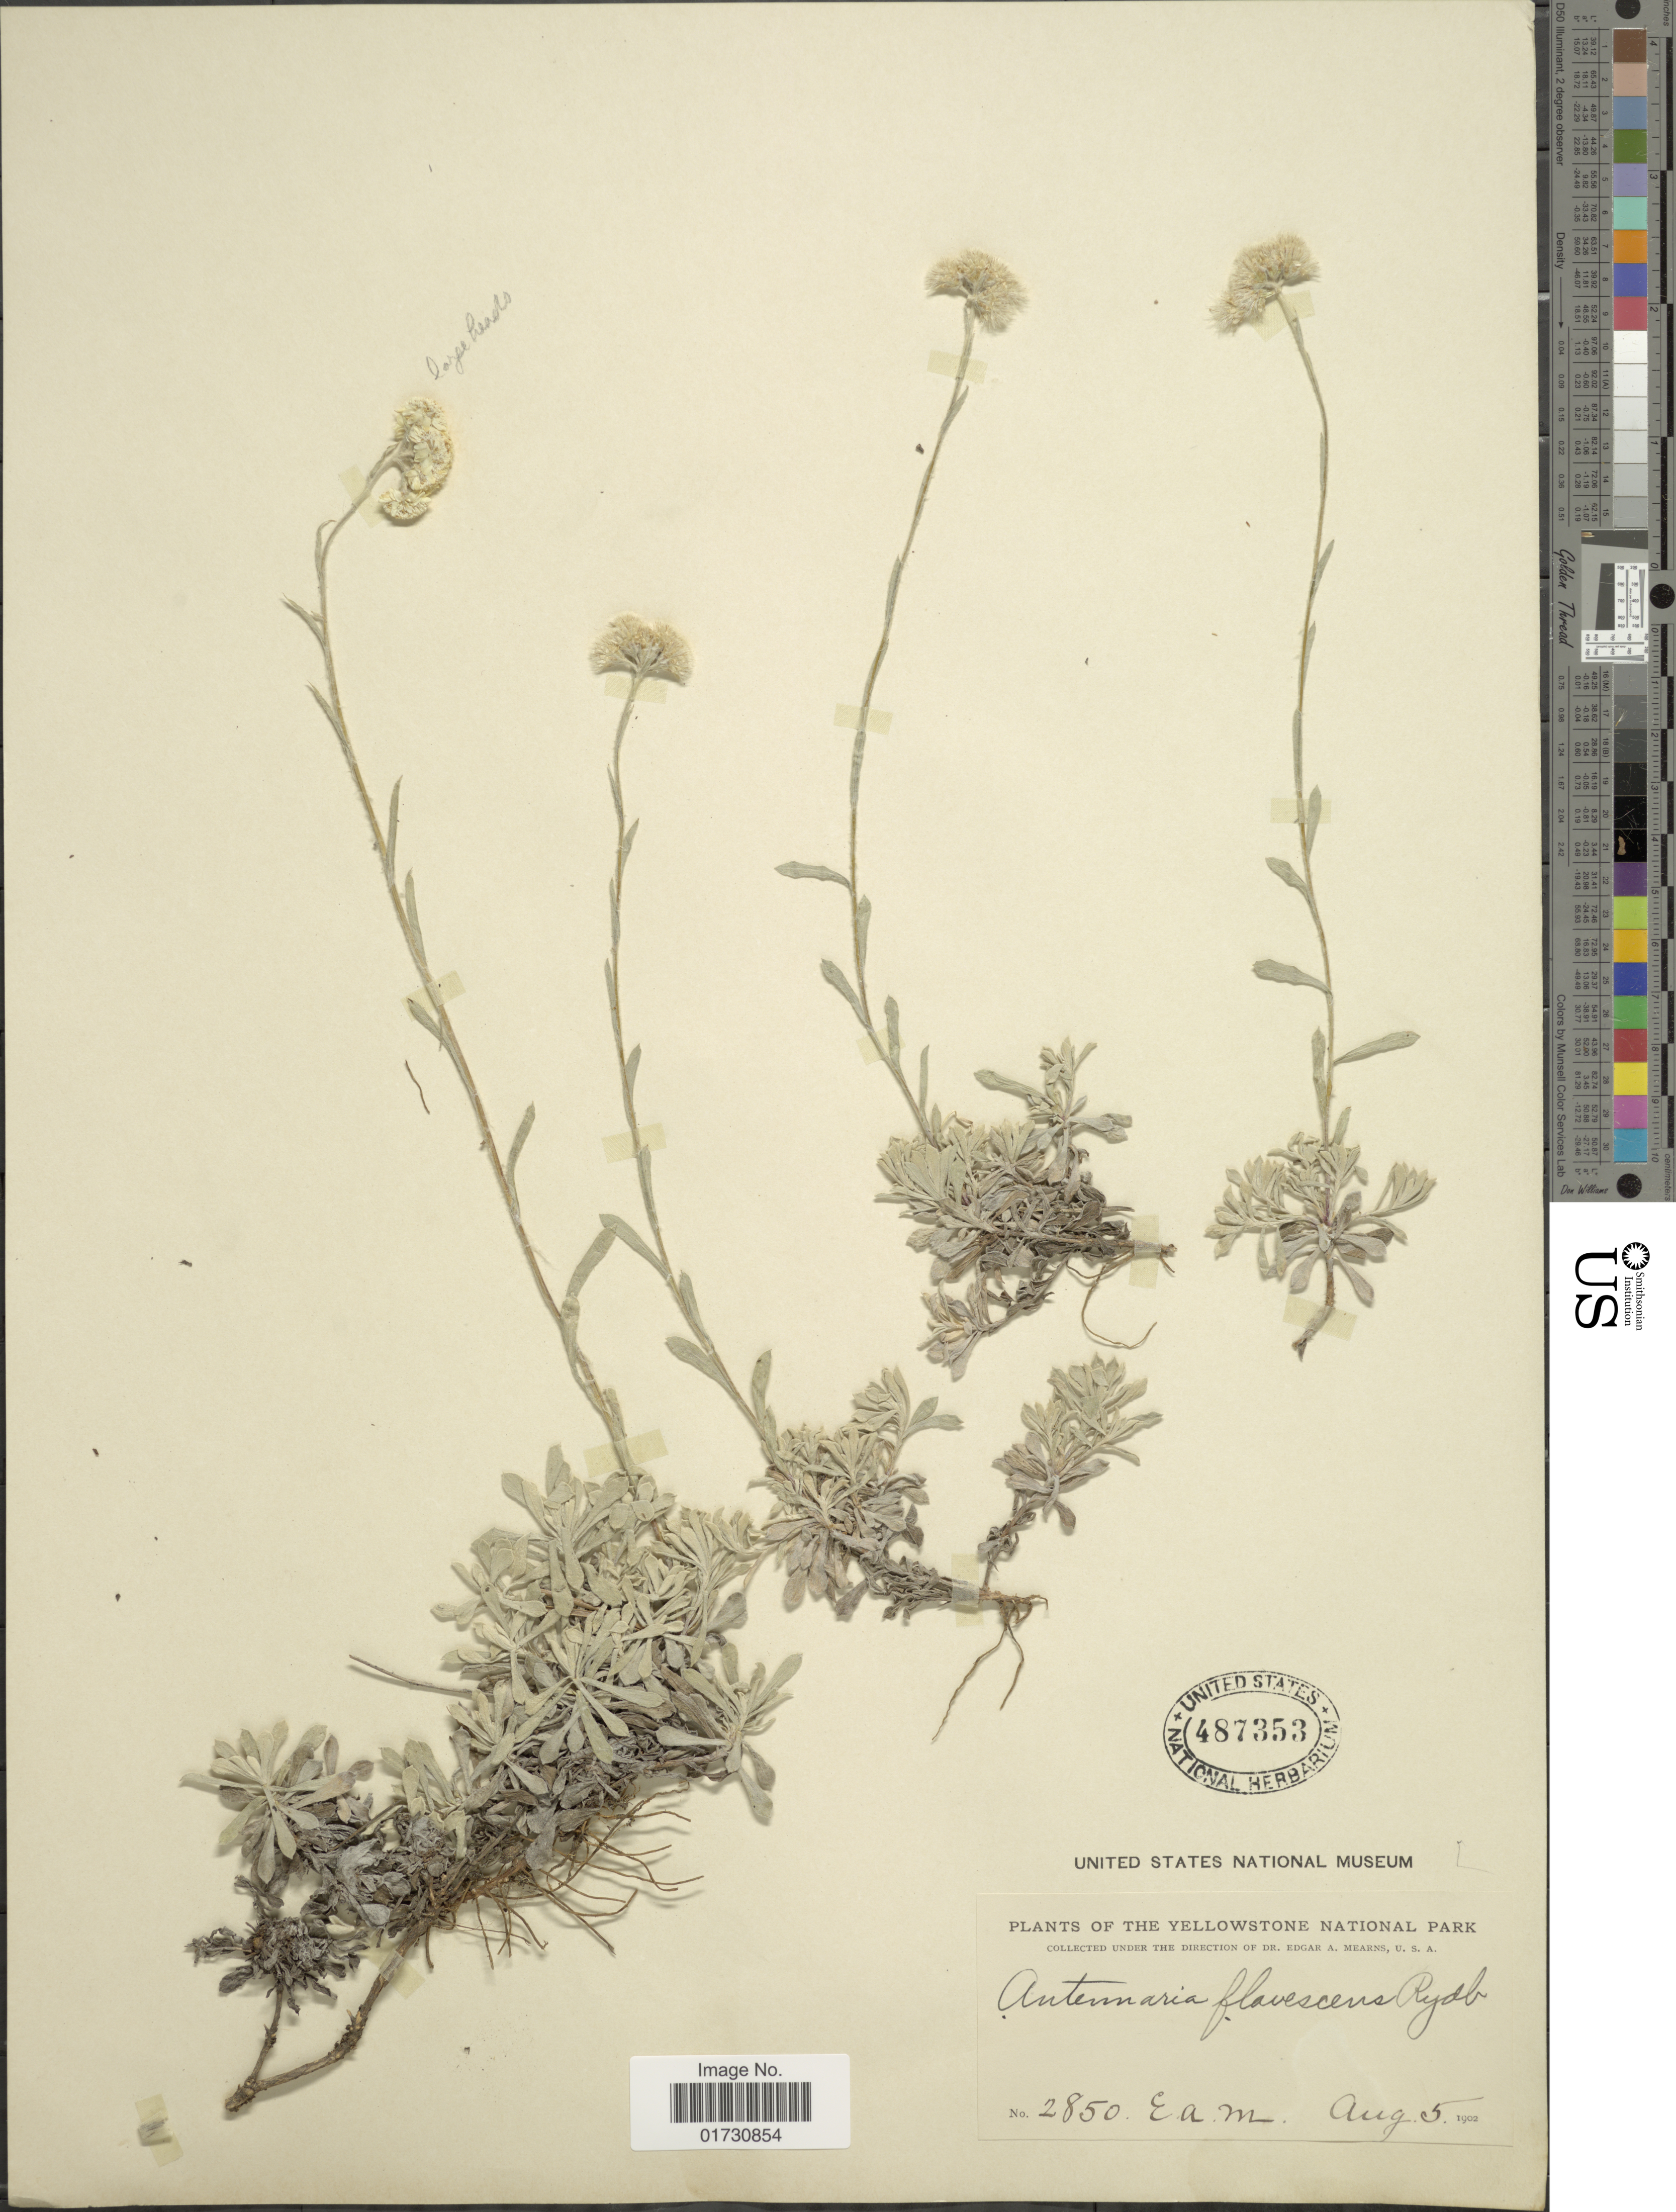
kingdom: Plantae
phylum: Tracheophyta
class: Magnoliopsida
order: Asterales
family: Asteraceae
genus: Antennaria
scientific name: Antennaria flavescens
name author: Rydb.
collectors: E. A. Mearns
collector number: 2850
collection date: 1902-08-05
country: United States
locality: The Yellowstone National Park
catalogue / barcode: US 487353